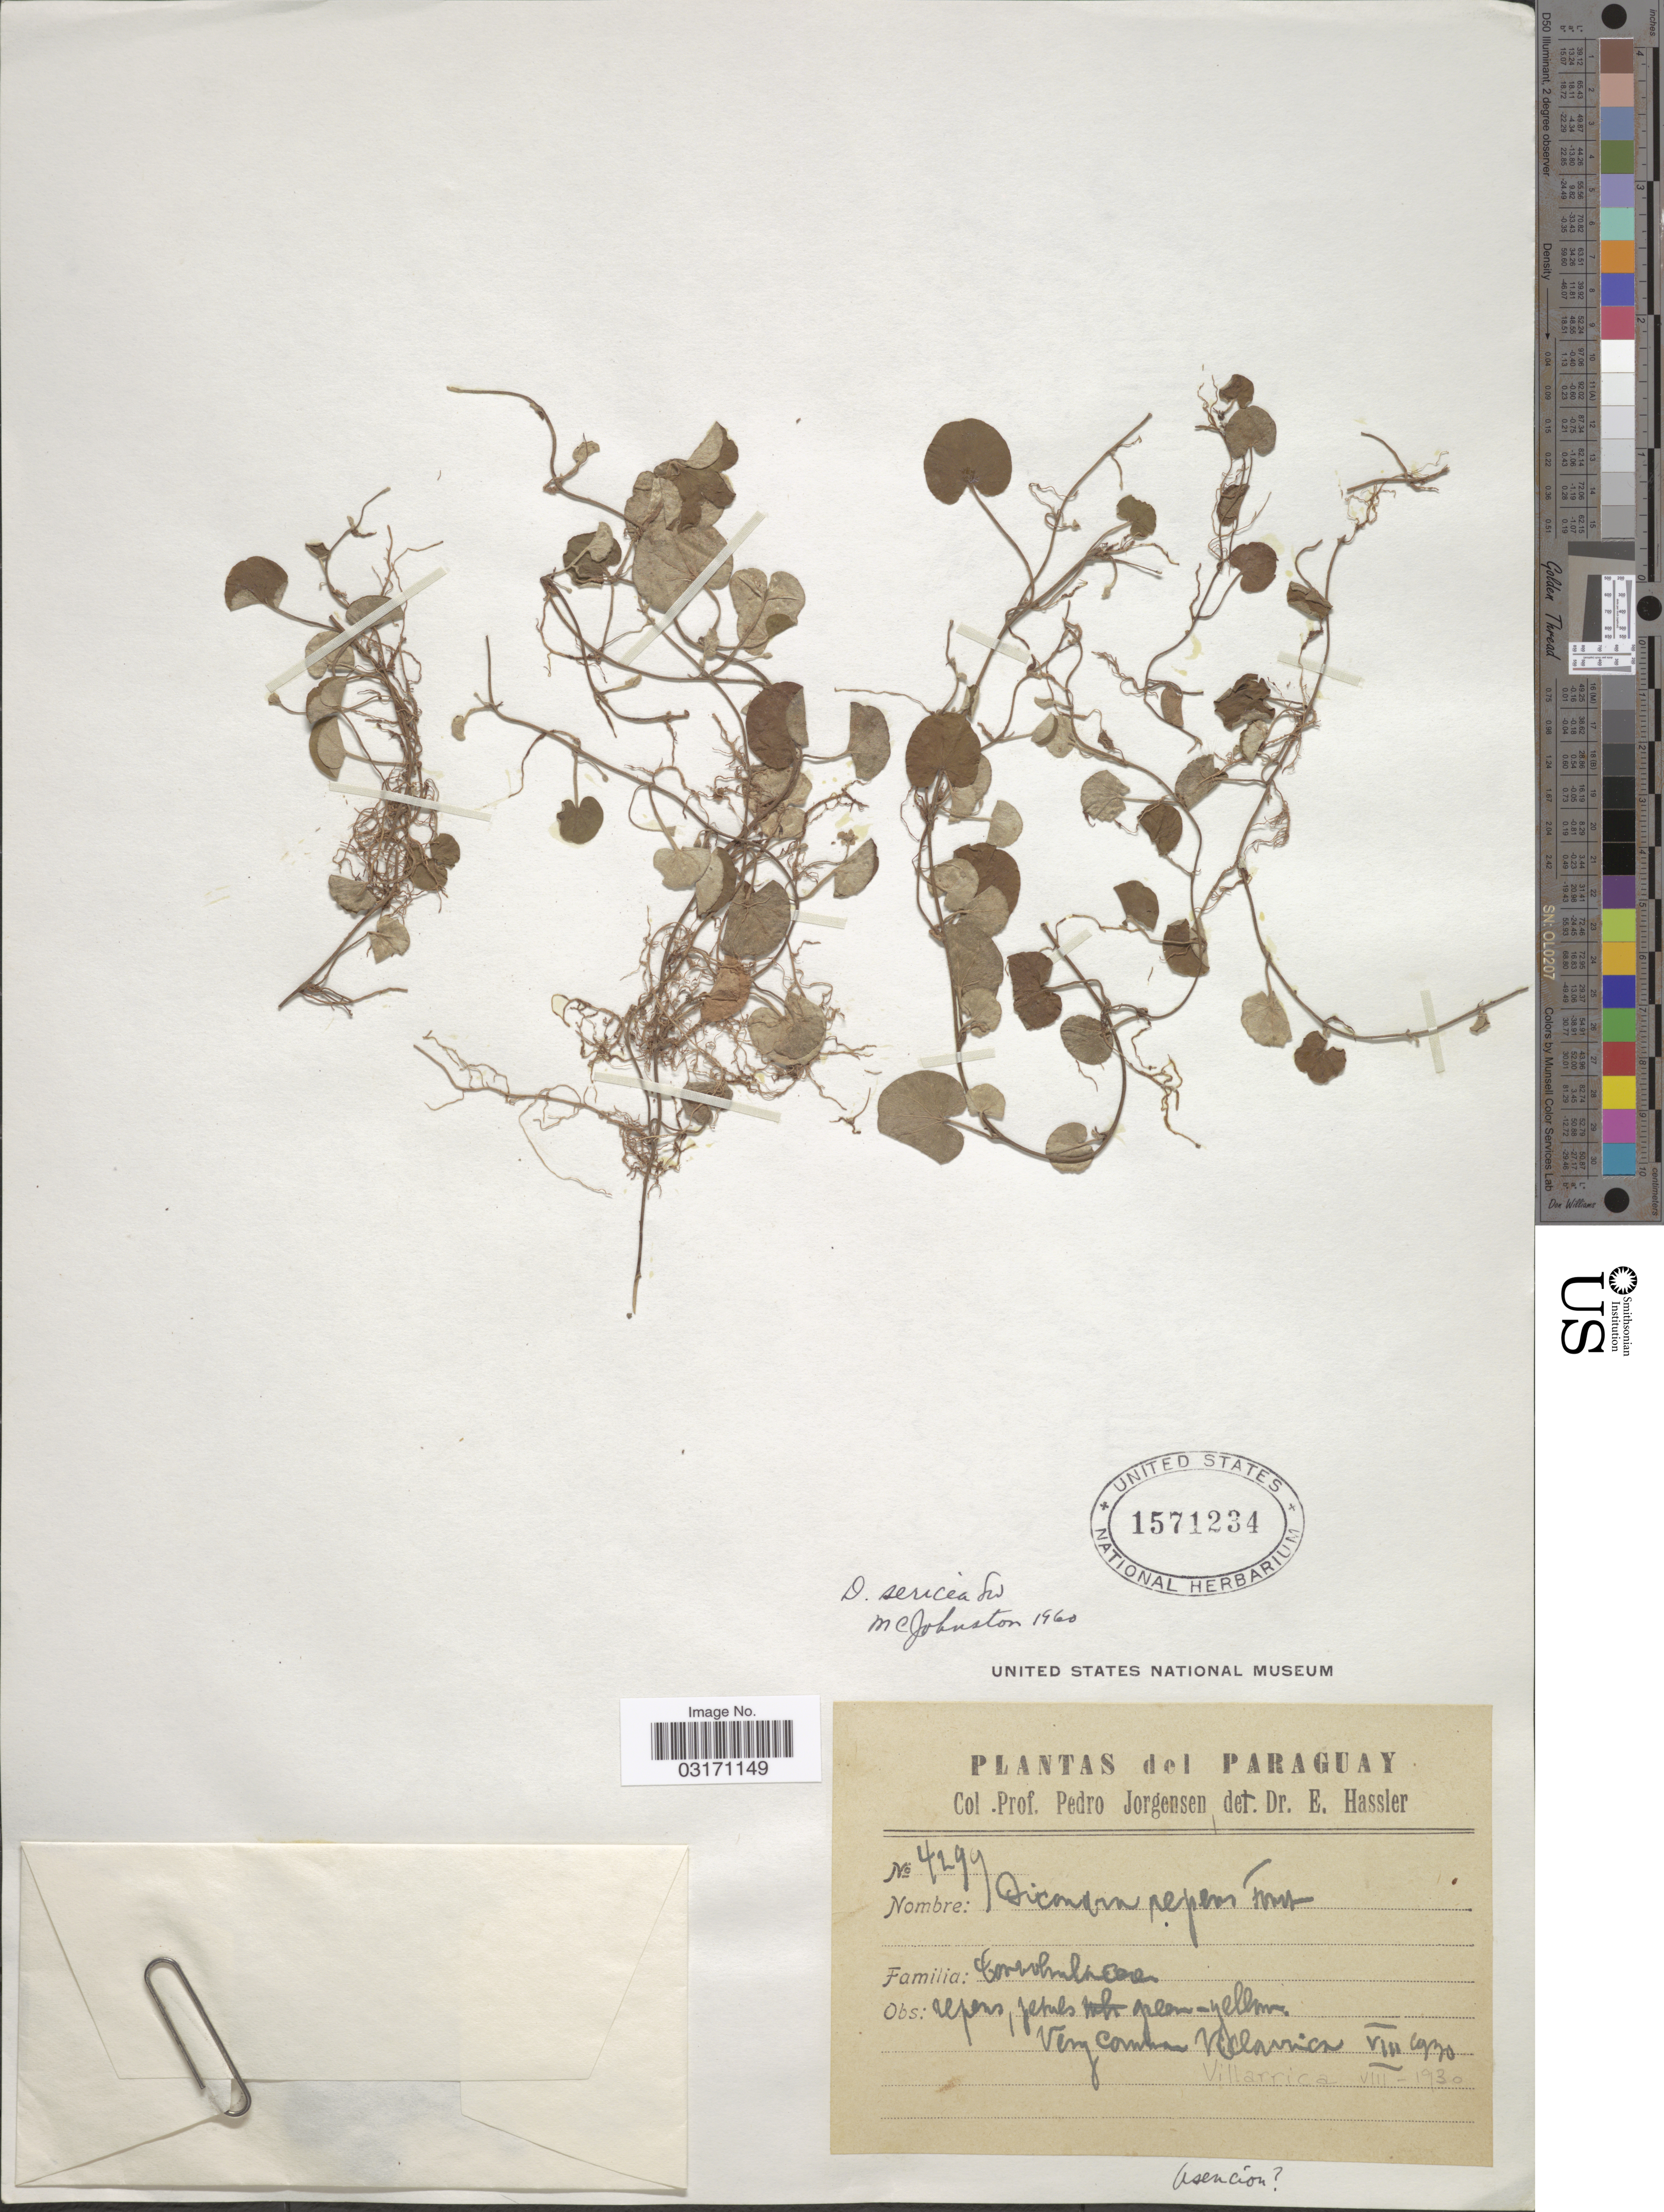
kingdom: Plantae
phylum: Tracheophyta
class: Magnoliopsida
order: Solanales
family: Convolvulaceae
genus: Dichondra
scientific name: Dichondra sericea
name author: Sw.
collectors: P. Jörgensen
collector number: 4299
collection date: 1930-08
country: Paraguay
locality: Villarica. Asencion [unsure placement].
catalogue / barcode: US 1571234